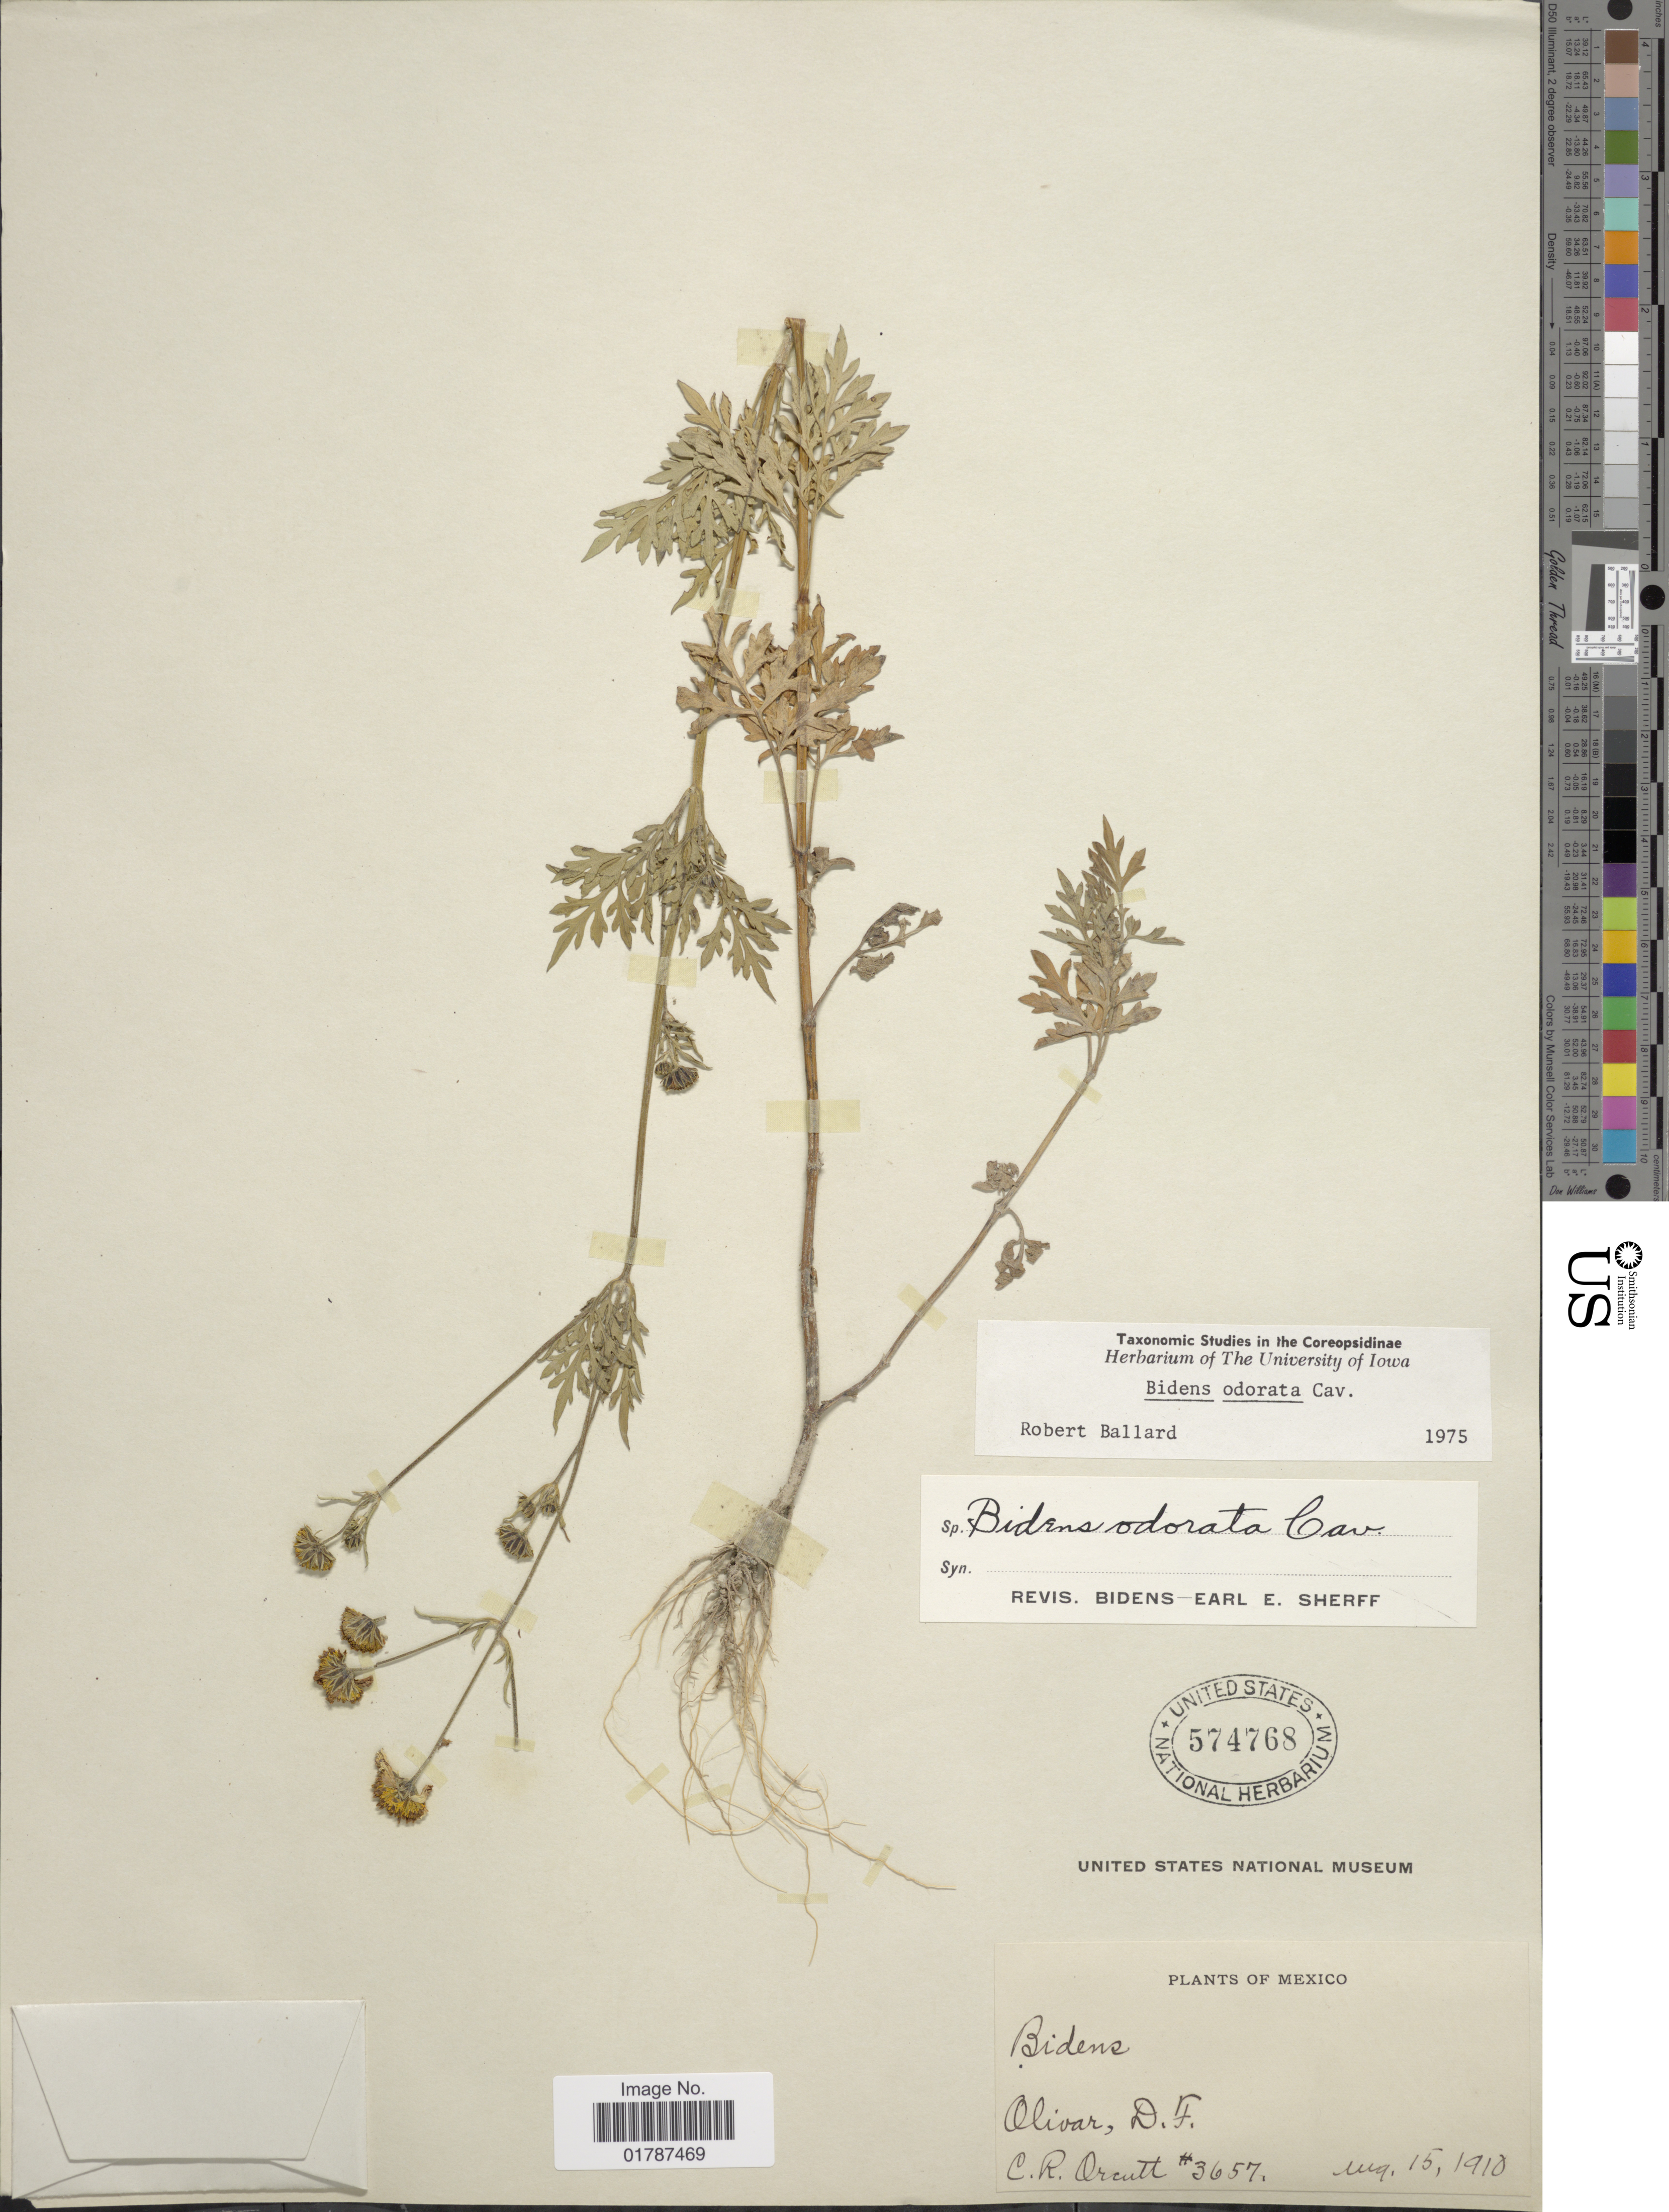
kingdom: Plantae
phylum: Tracheophyta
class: Magnoliopsida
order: Asterales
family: Asteraceae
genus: Bidens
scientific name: Bidens odorata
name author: Cav.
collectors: C. R. Orcutt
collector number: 3657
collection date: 1910-08-15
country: Mexico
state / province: Distrito Federal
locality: Olivar, D. F.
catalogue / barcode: US 574768